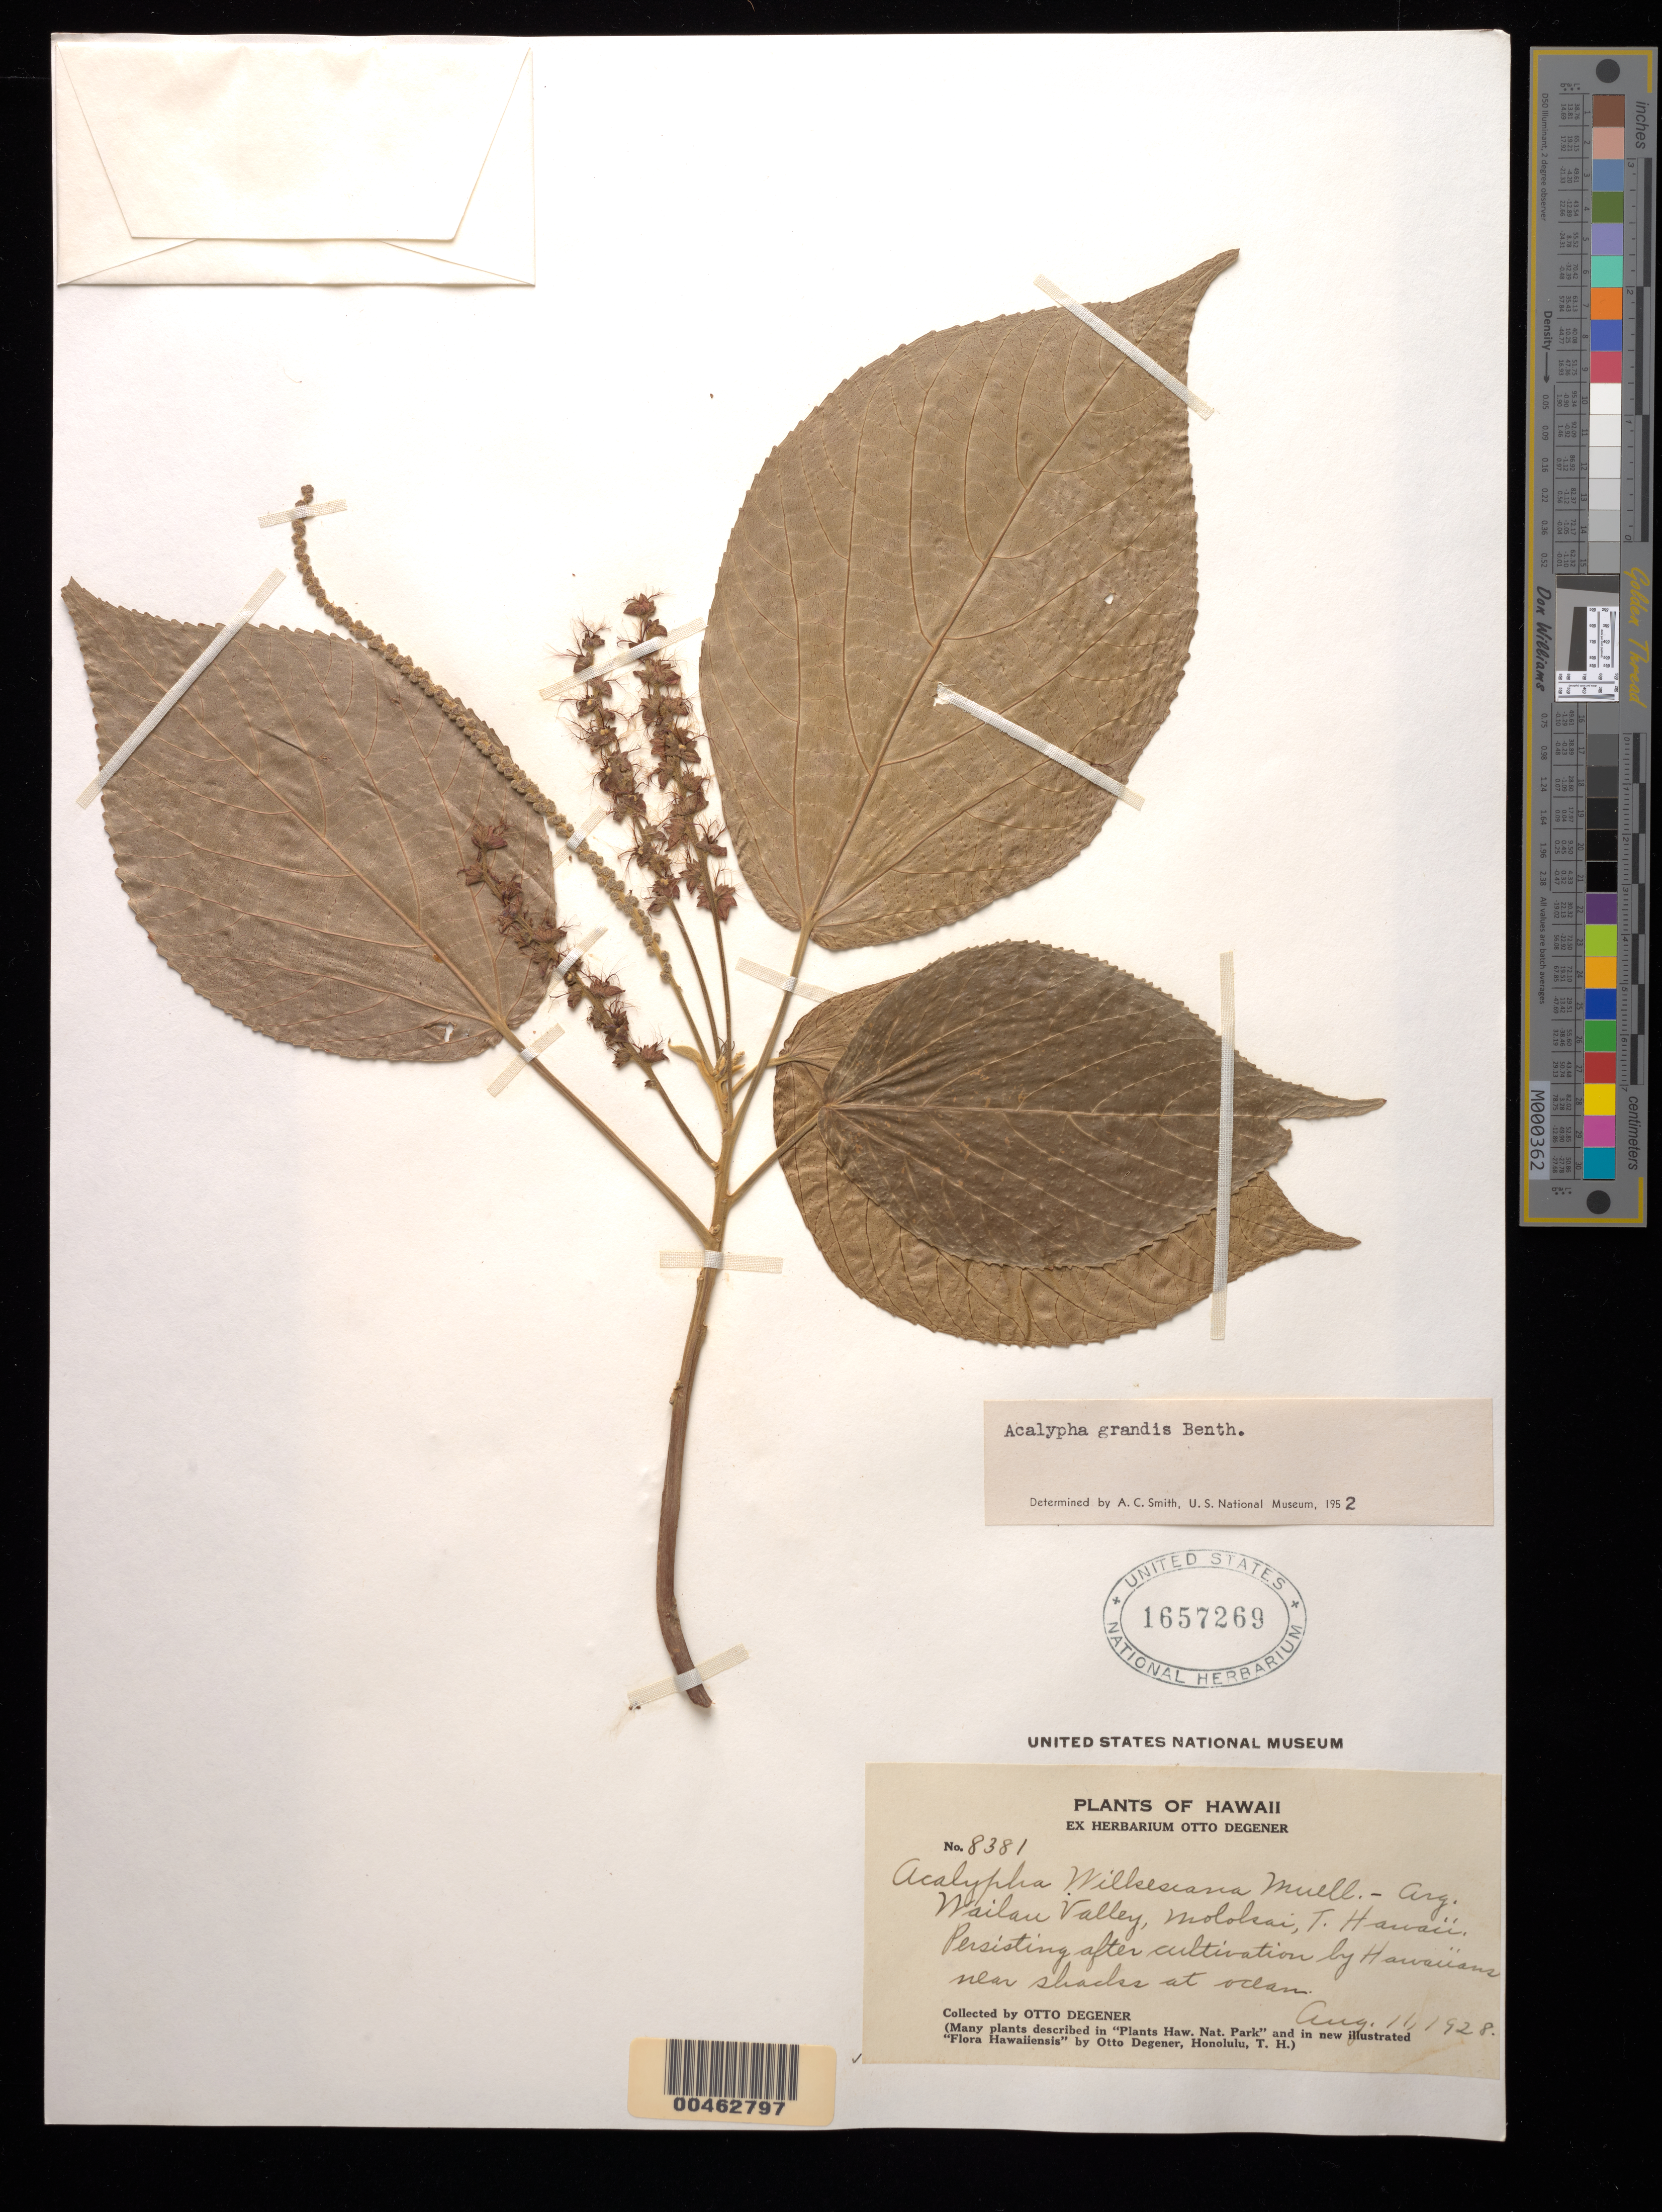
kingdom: Plantae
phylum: Tracheophyta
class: Magnoliopsida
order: Malpighiales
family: Euphorbiaceae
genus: Acalypha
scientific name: Acalypha grandis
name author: Benth.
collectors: O. Degener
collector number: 8381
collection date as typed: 11 Aug 1928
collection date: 1928-08-11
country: United States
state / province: Hawaii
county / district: Maui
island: Moloka'i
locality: Wailau Valley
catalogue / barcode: US 1657269